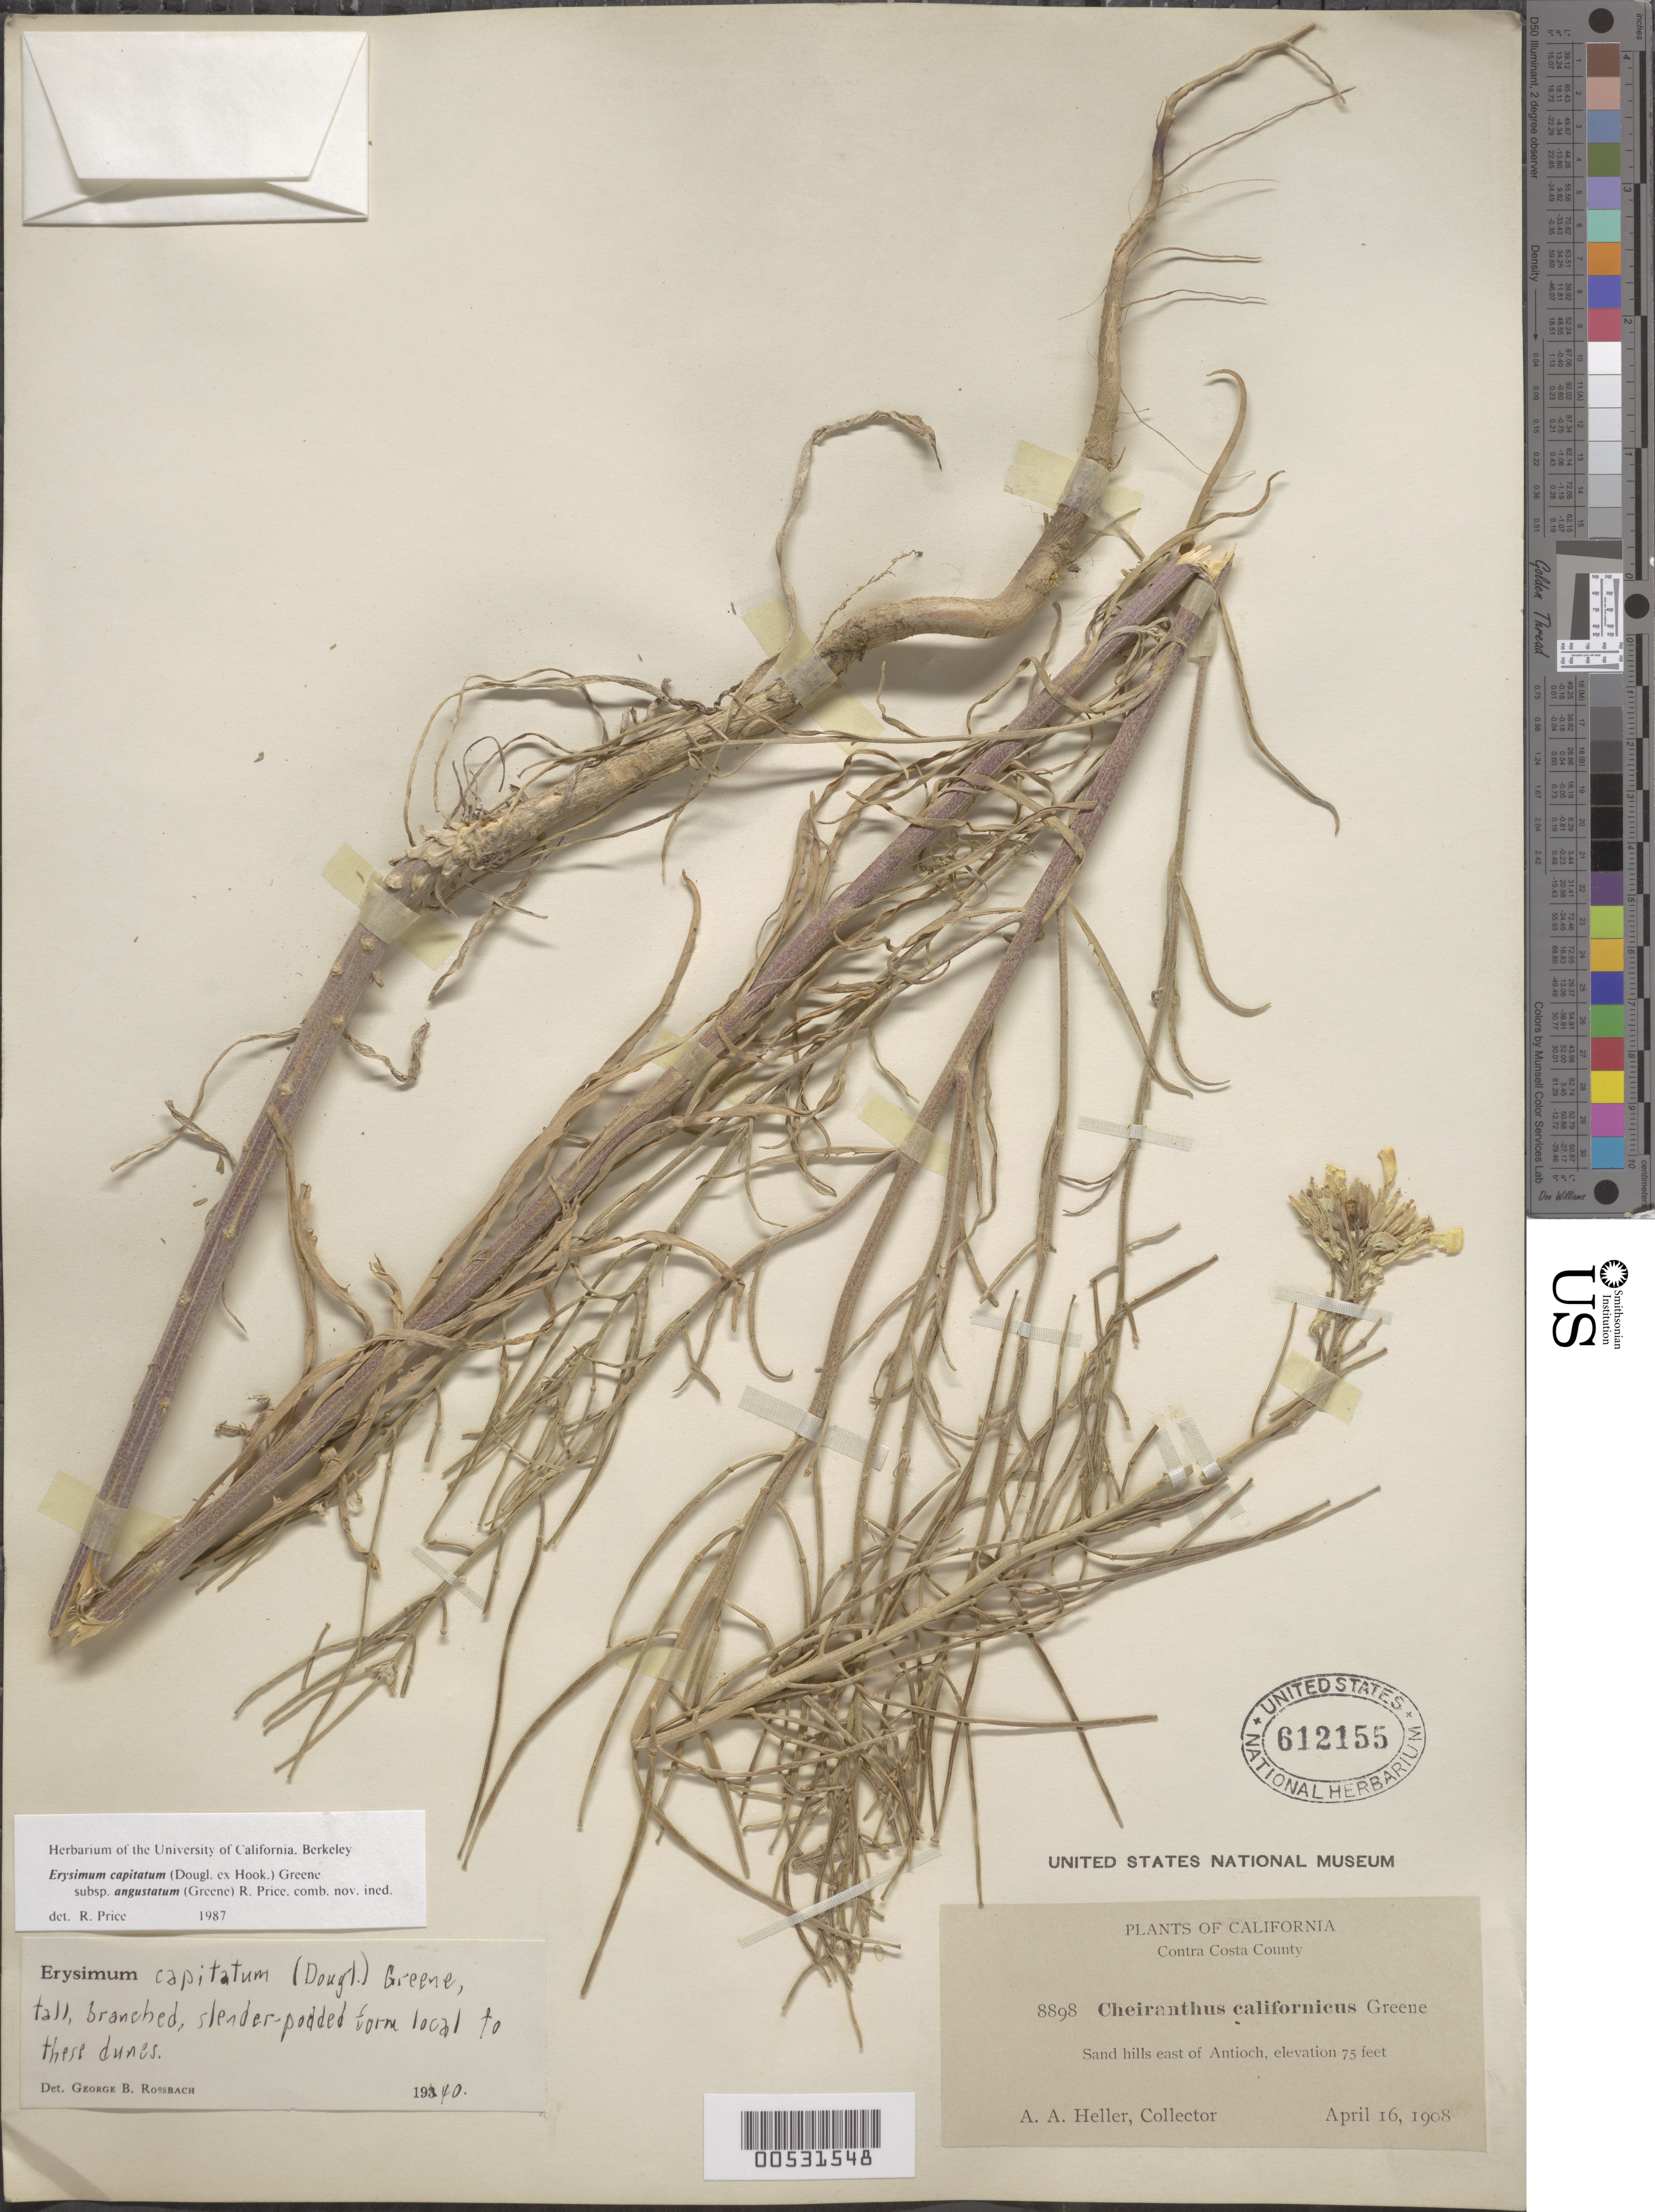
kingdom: Plantae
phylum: Tracheophyta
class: Magnoliopsida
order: Brassicales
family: Brassicaceae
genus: Erysimum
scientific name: Erysimum capitatum var. angustatum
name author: Greene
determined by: Price, R.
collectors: A. A. Heller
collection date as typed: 16 Apr 1908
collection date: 1908-04-16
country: United States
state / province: California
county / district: Contra Costa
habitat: Sand hills.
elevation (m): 22.86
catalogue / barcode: US 612155